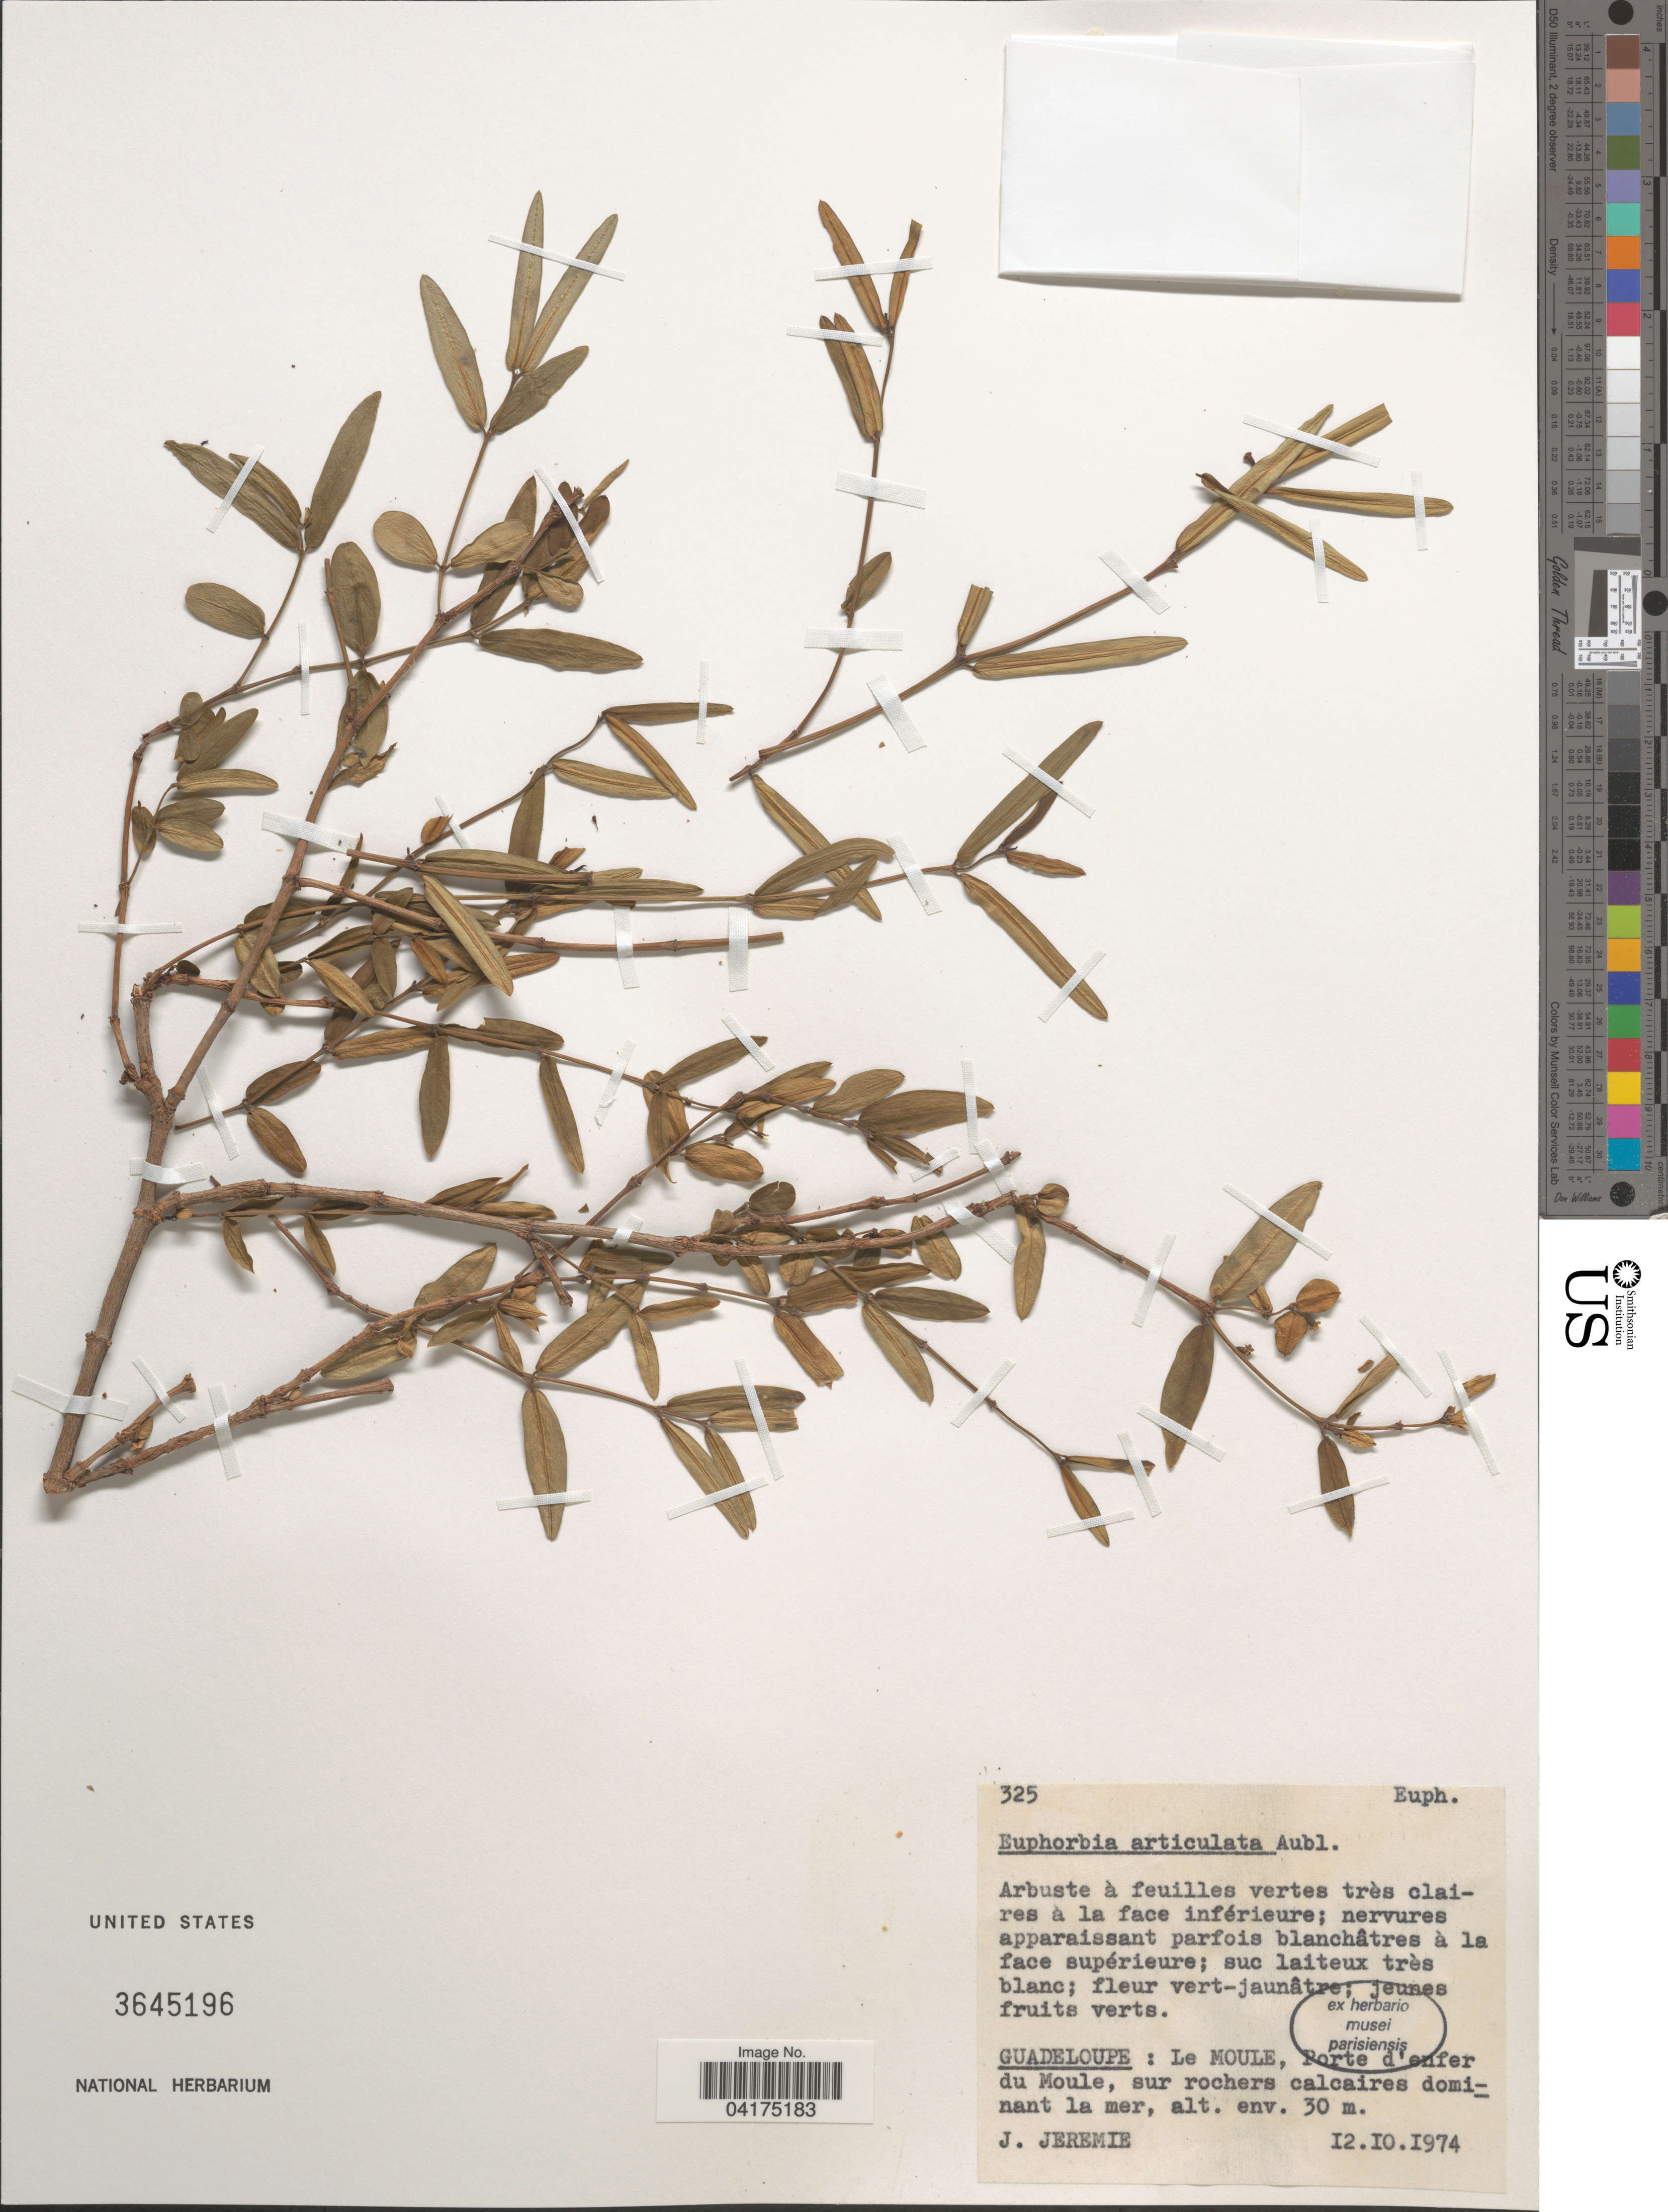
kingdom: Plantae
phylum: Tracheophyta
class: Magnoliopsida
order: Malpighiales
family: Euphorbiaceae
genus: Euphorbia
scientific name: Euphorbia articulata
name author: Aubl.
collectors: J. Jérémie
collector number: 325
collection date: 1974-10-12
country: Guadeloupe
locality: Le Moule, Porte d'enfer du Moule, sur rochers calcaires dominant la mer.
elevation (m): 30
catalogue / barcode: US 3645196